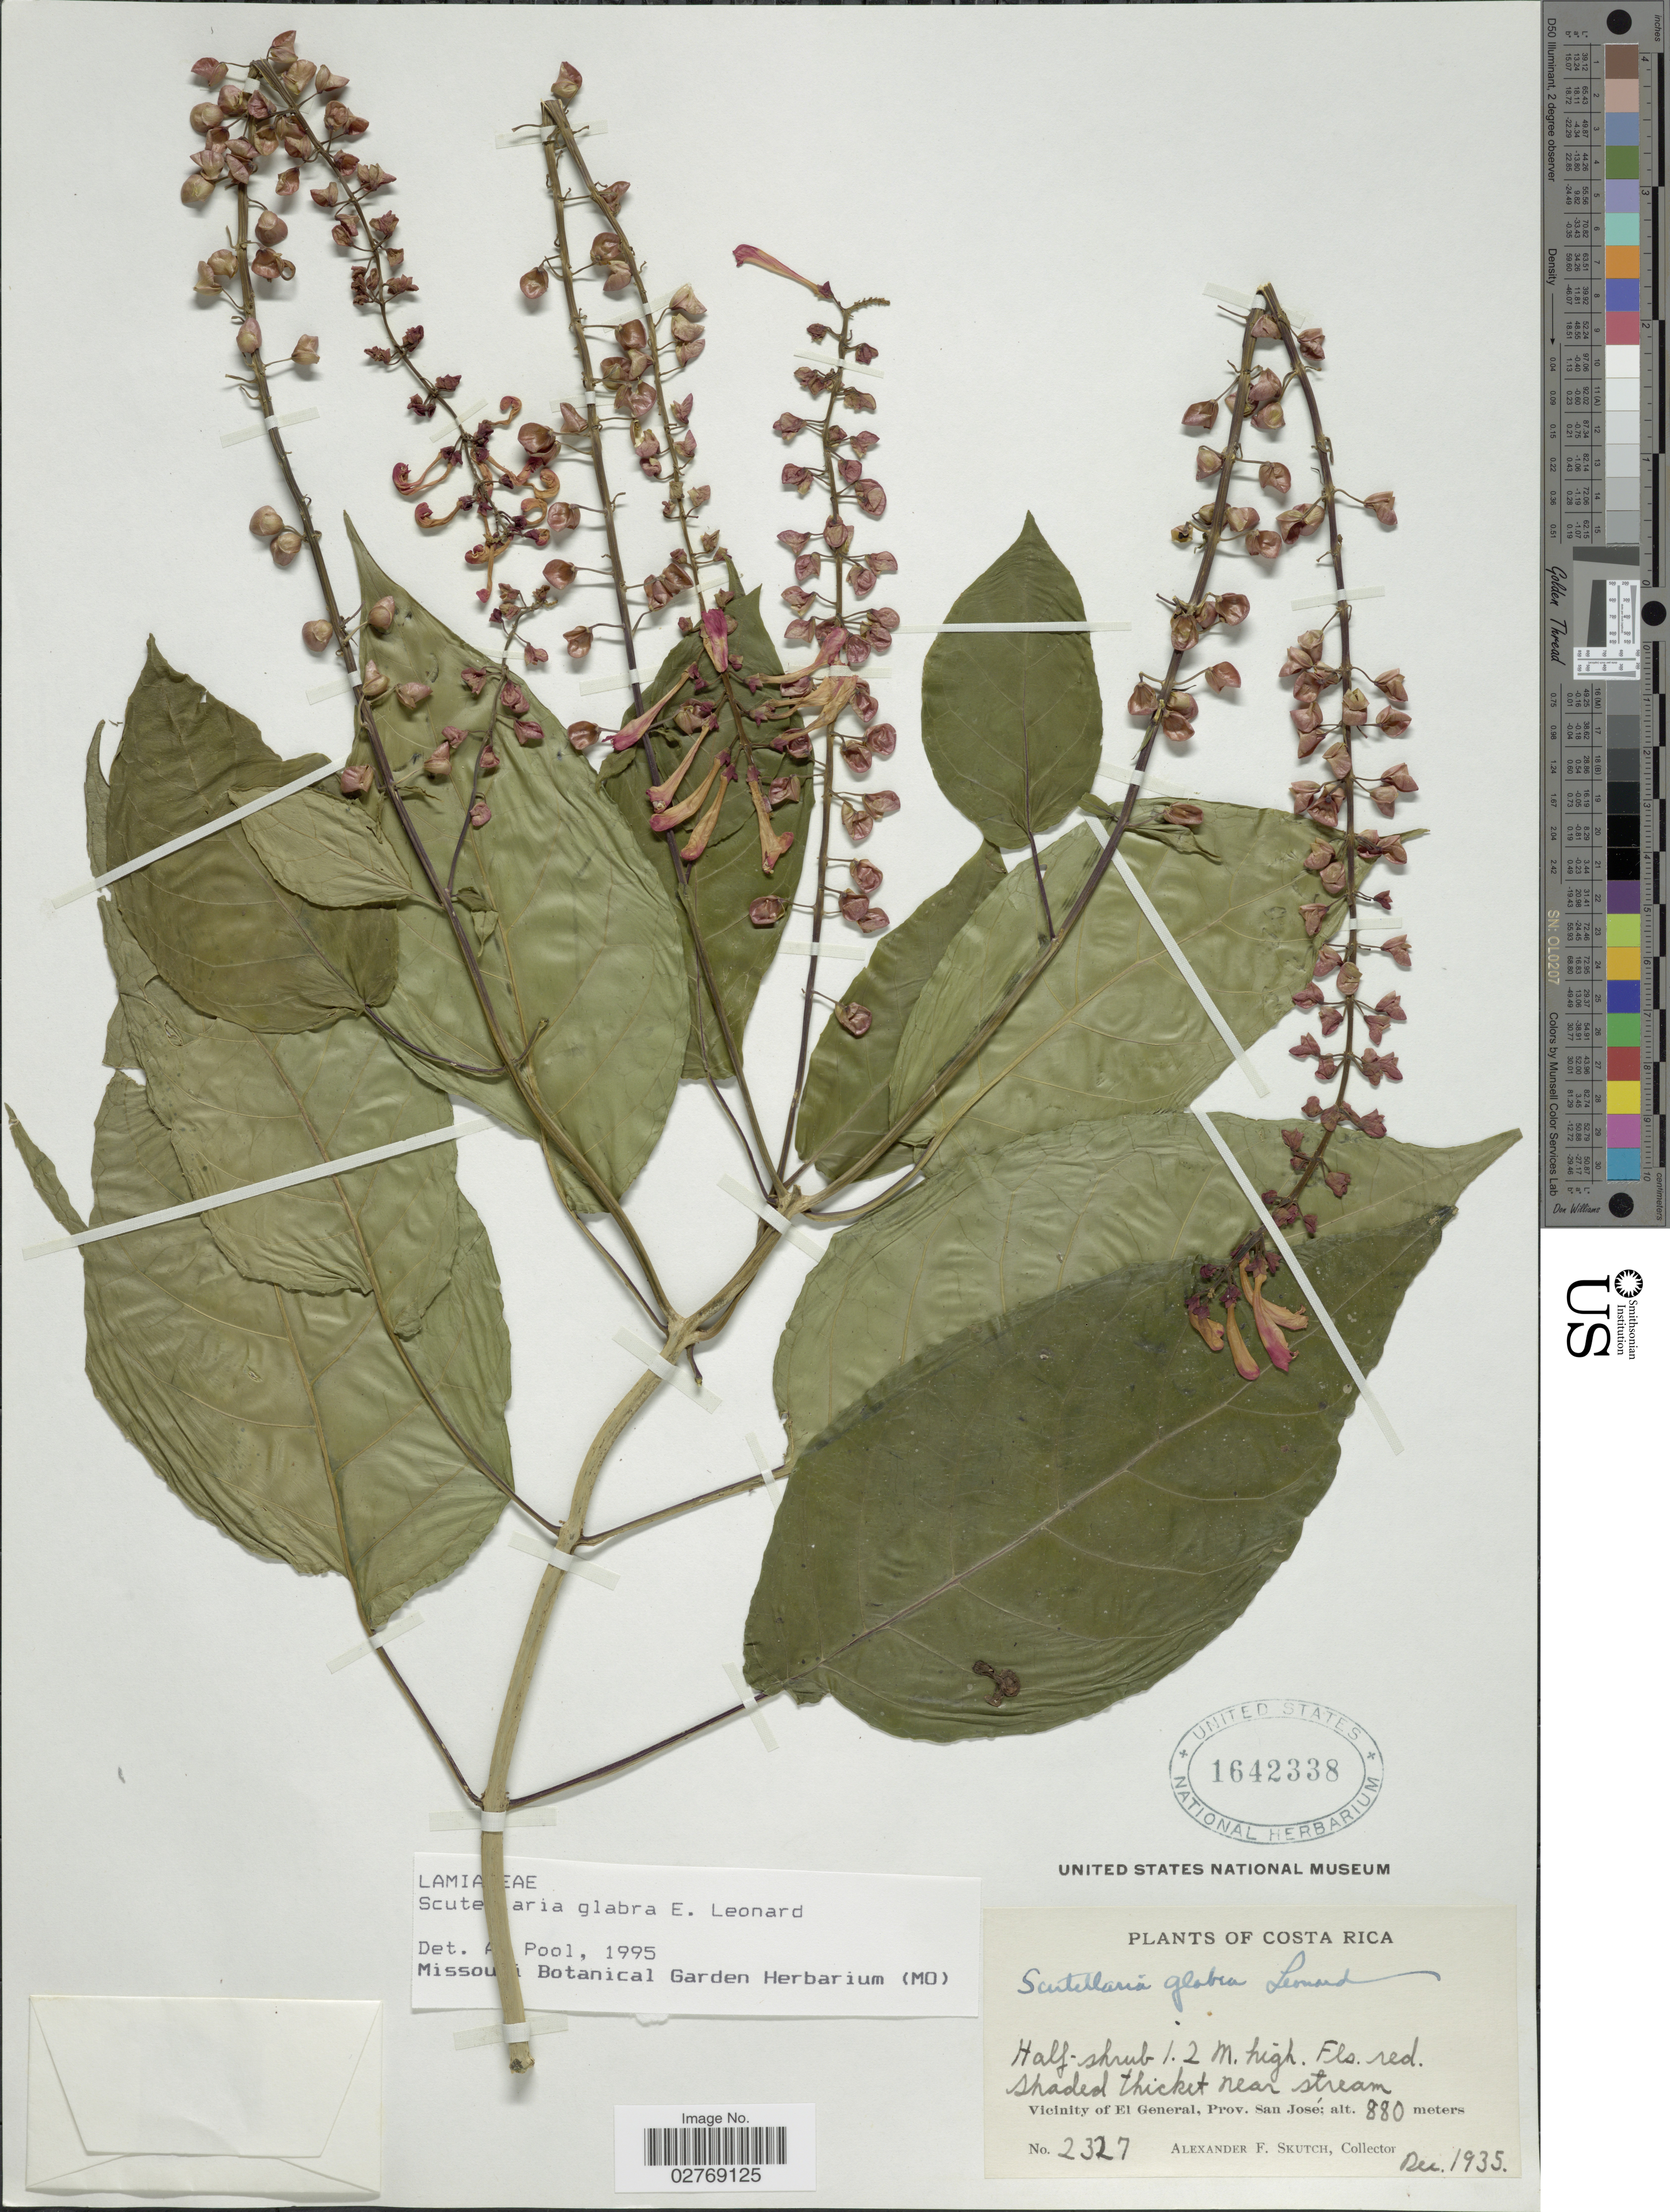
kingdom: Plantae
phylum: Tracheophyta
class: Magnoliopsida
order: Lamiales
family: Lamiaceae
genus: Scutellaria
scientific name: Scutellaria glabra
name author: Leonard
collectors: A. F. Skutch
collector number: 2327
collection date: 1935-12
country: Costa Rica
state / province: San José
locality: Shaded thicket near stream. Vicinity of El General.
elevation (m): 880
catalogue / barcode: US 1642338